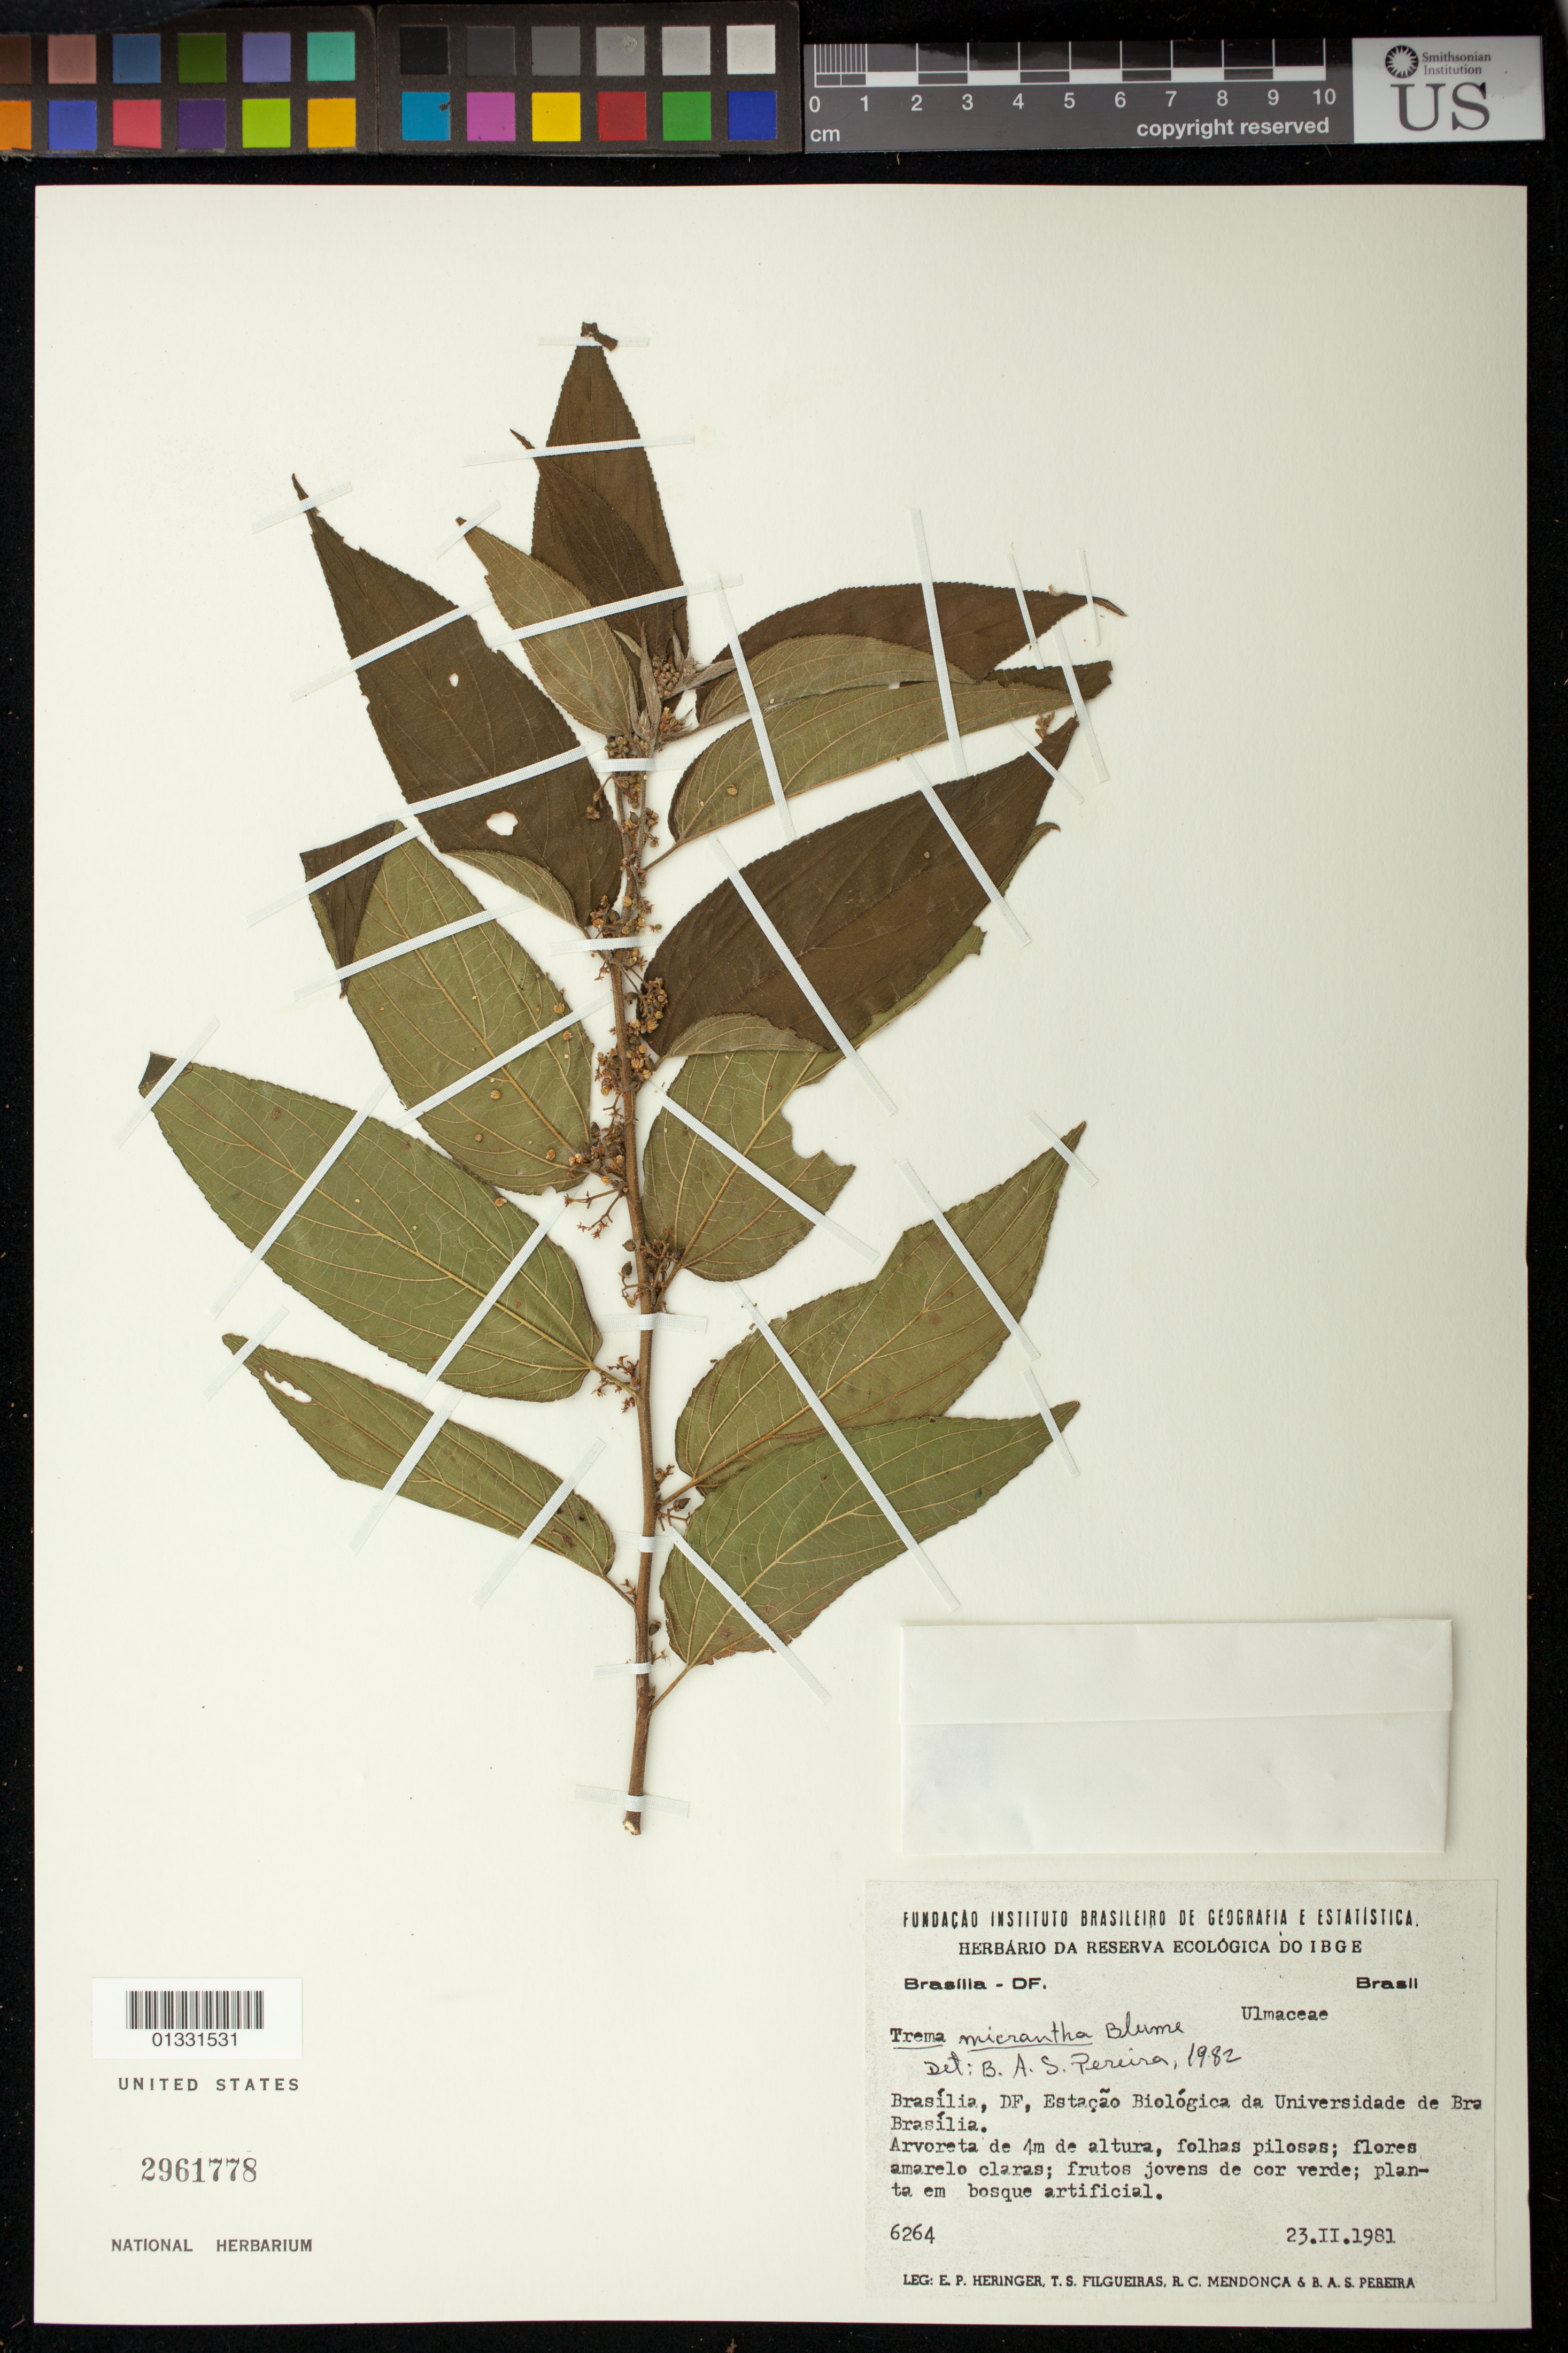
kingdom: Plantae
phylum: Tracheophyta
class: Magnoliopsida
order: Rosales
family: Cannabaceae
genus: Trema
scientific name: Trema micranthum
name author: (L.) Blume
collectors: E. P. Heringer, T. S. Figueiras, R. C. Mendonça & B. A. S. Pereira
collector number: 6264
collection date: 1981-02-23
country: Brazil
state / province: Distrito Federal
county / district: Brasília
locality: Estação Biológica da Universidade de Brasília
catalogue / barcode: US 2961778